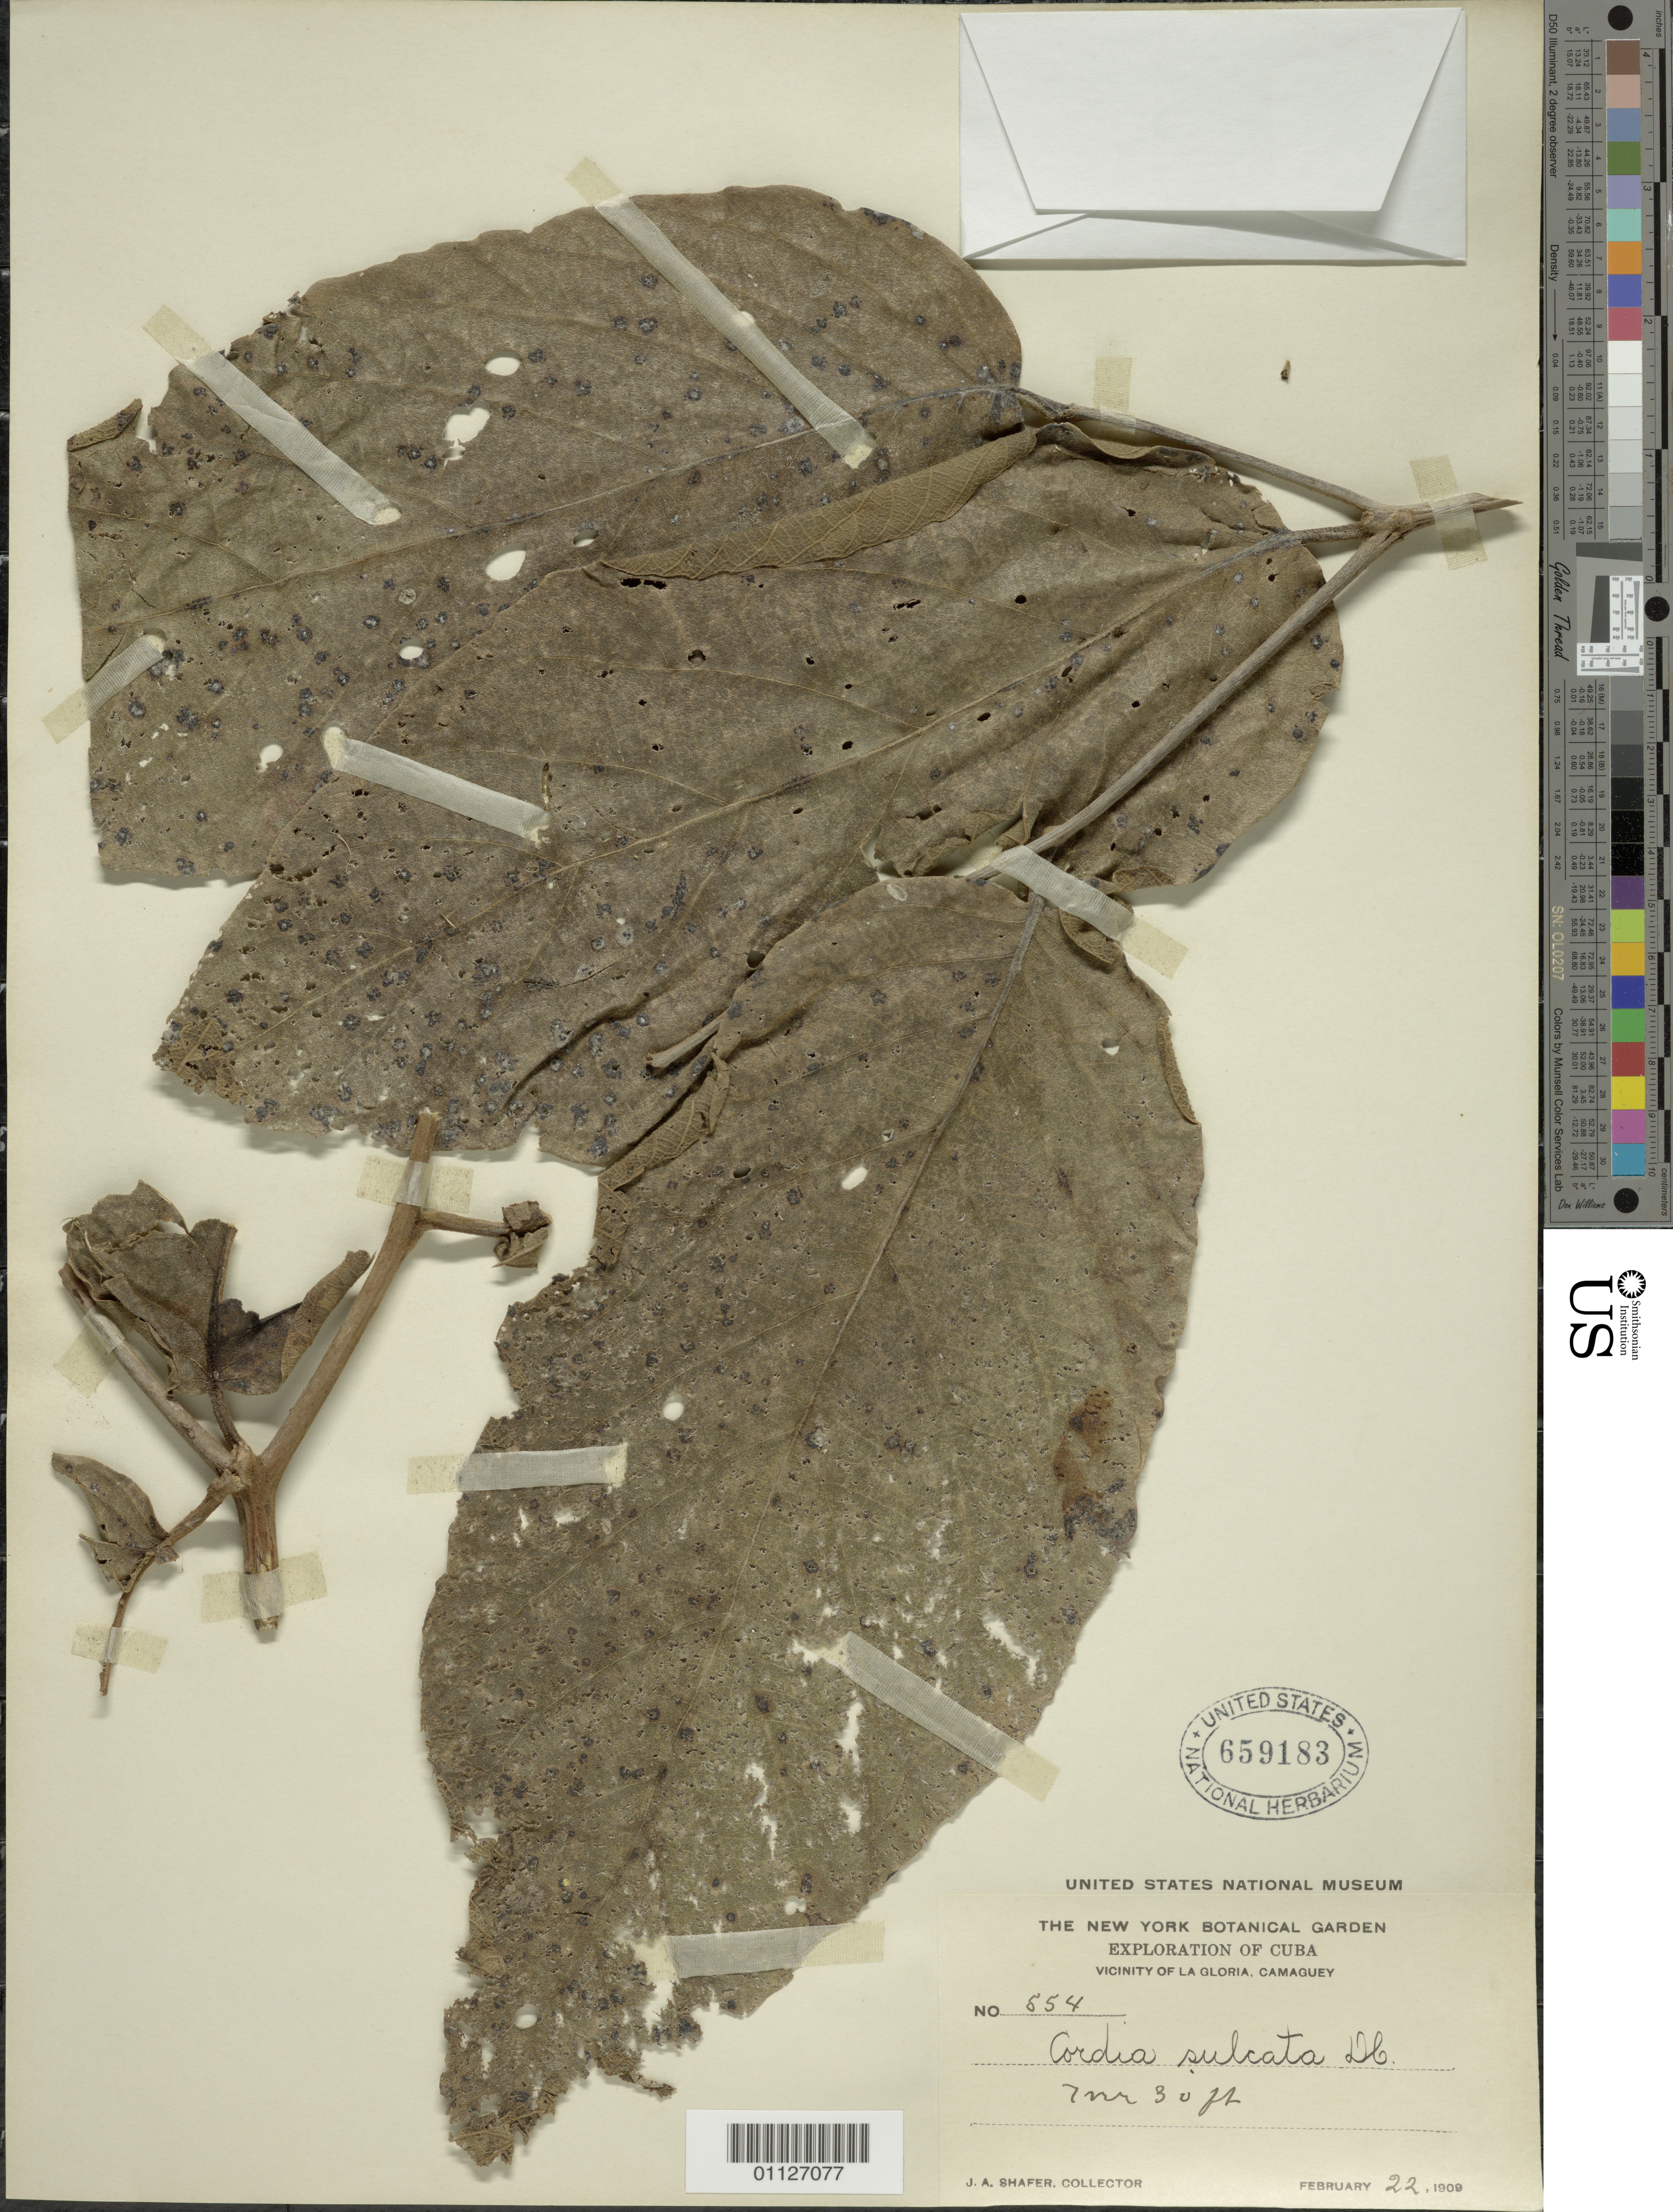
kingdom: Plantae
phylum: Tracheophyta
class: Magnoliopsida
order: Boraginales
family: Cordiaceae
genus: Cordia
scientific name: Cordia sulcata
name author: DC.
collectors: J. A. Shafer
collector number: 554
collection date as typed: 22 Feb 1909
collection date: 1909-02-22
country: Cuba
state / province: Camagüey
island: Cuba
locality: Vicinity of La Gloria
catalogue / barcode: US 659183